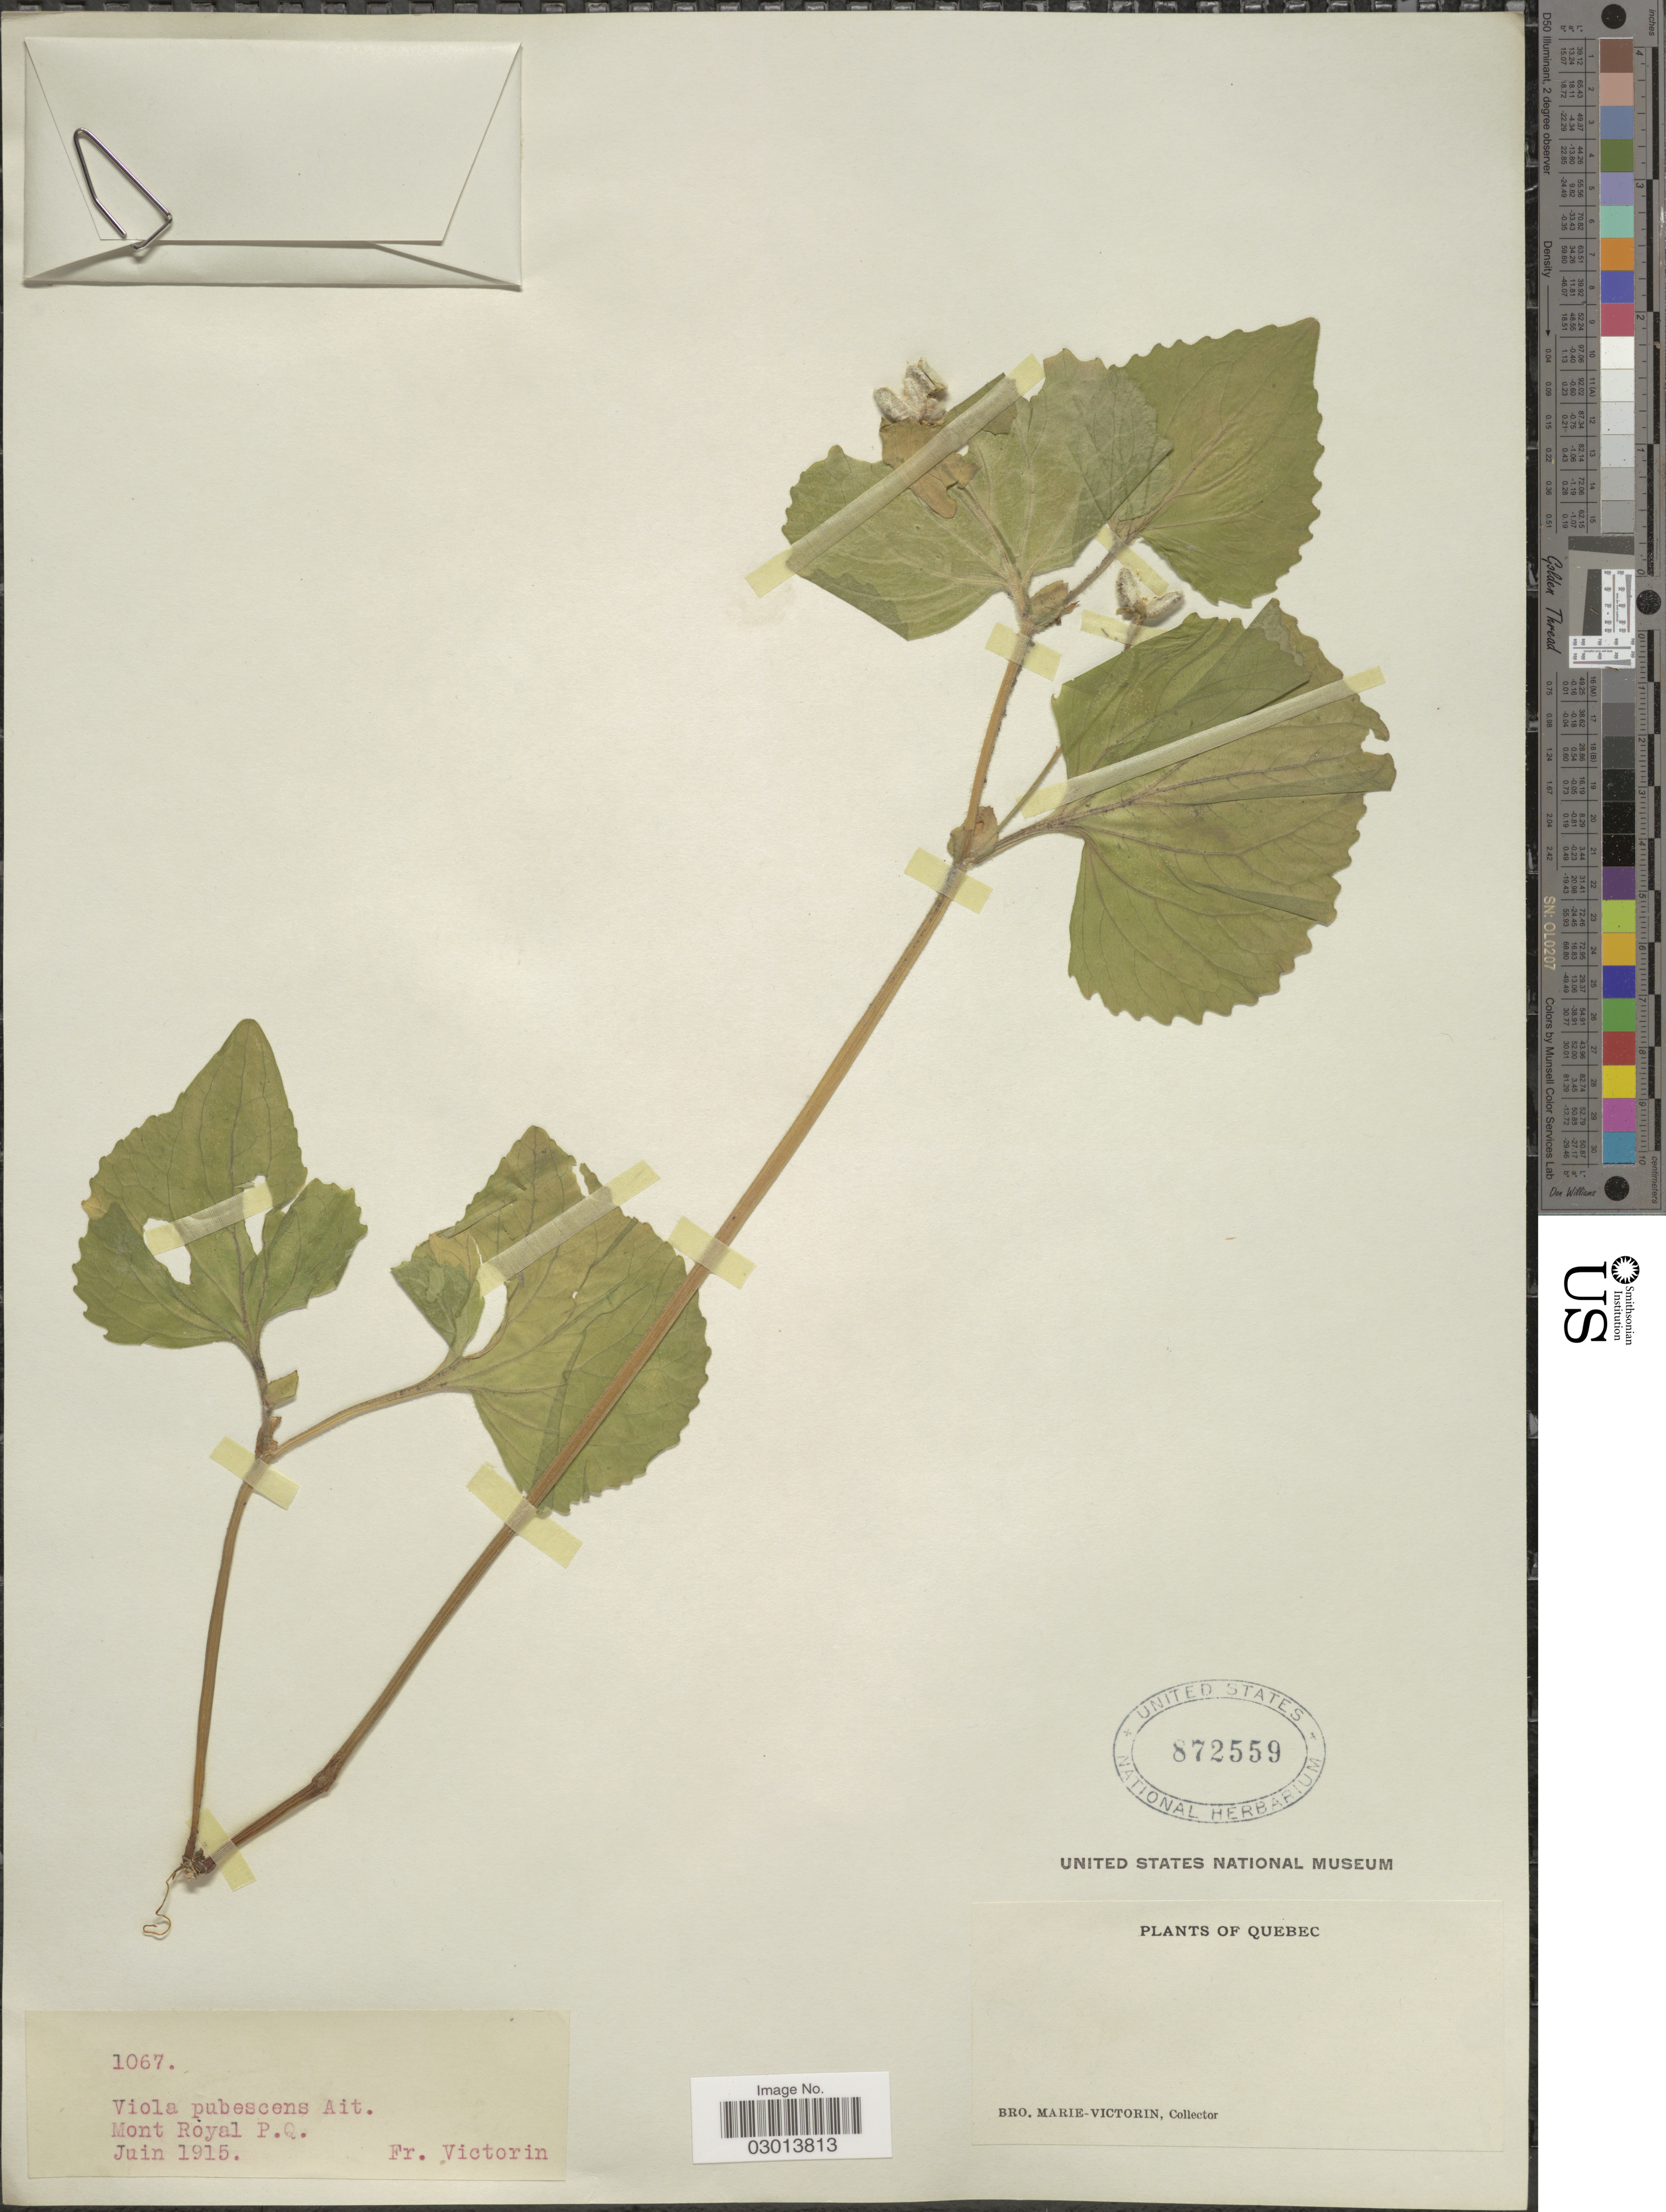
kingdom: Plantae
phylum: Tracheophyta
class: Magnoliopsida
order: Malpighiales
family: Violaceae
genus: Viola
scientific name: Viola pubescens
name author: Aiton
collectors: Fr. Marie-Victorin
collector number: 1067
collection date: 1915-06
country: Canada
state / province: Quebec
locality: Mont Royal P.Q.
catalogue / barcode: US 872559